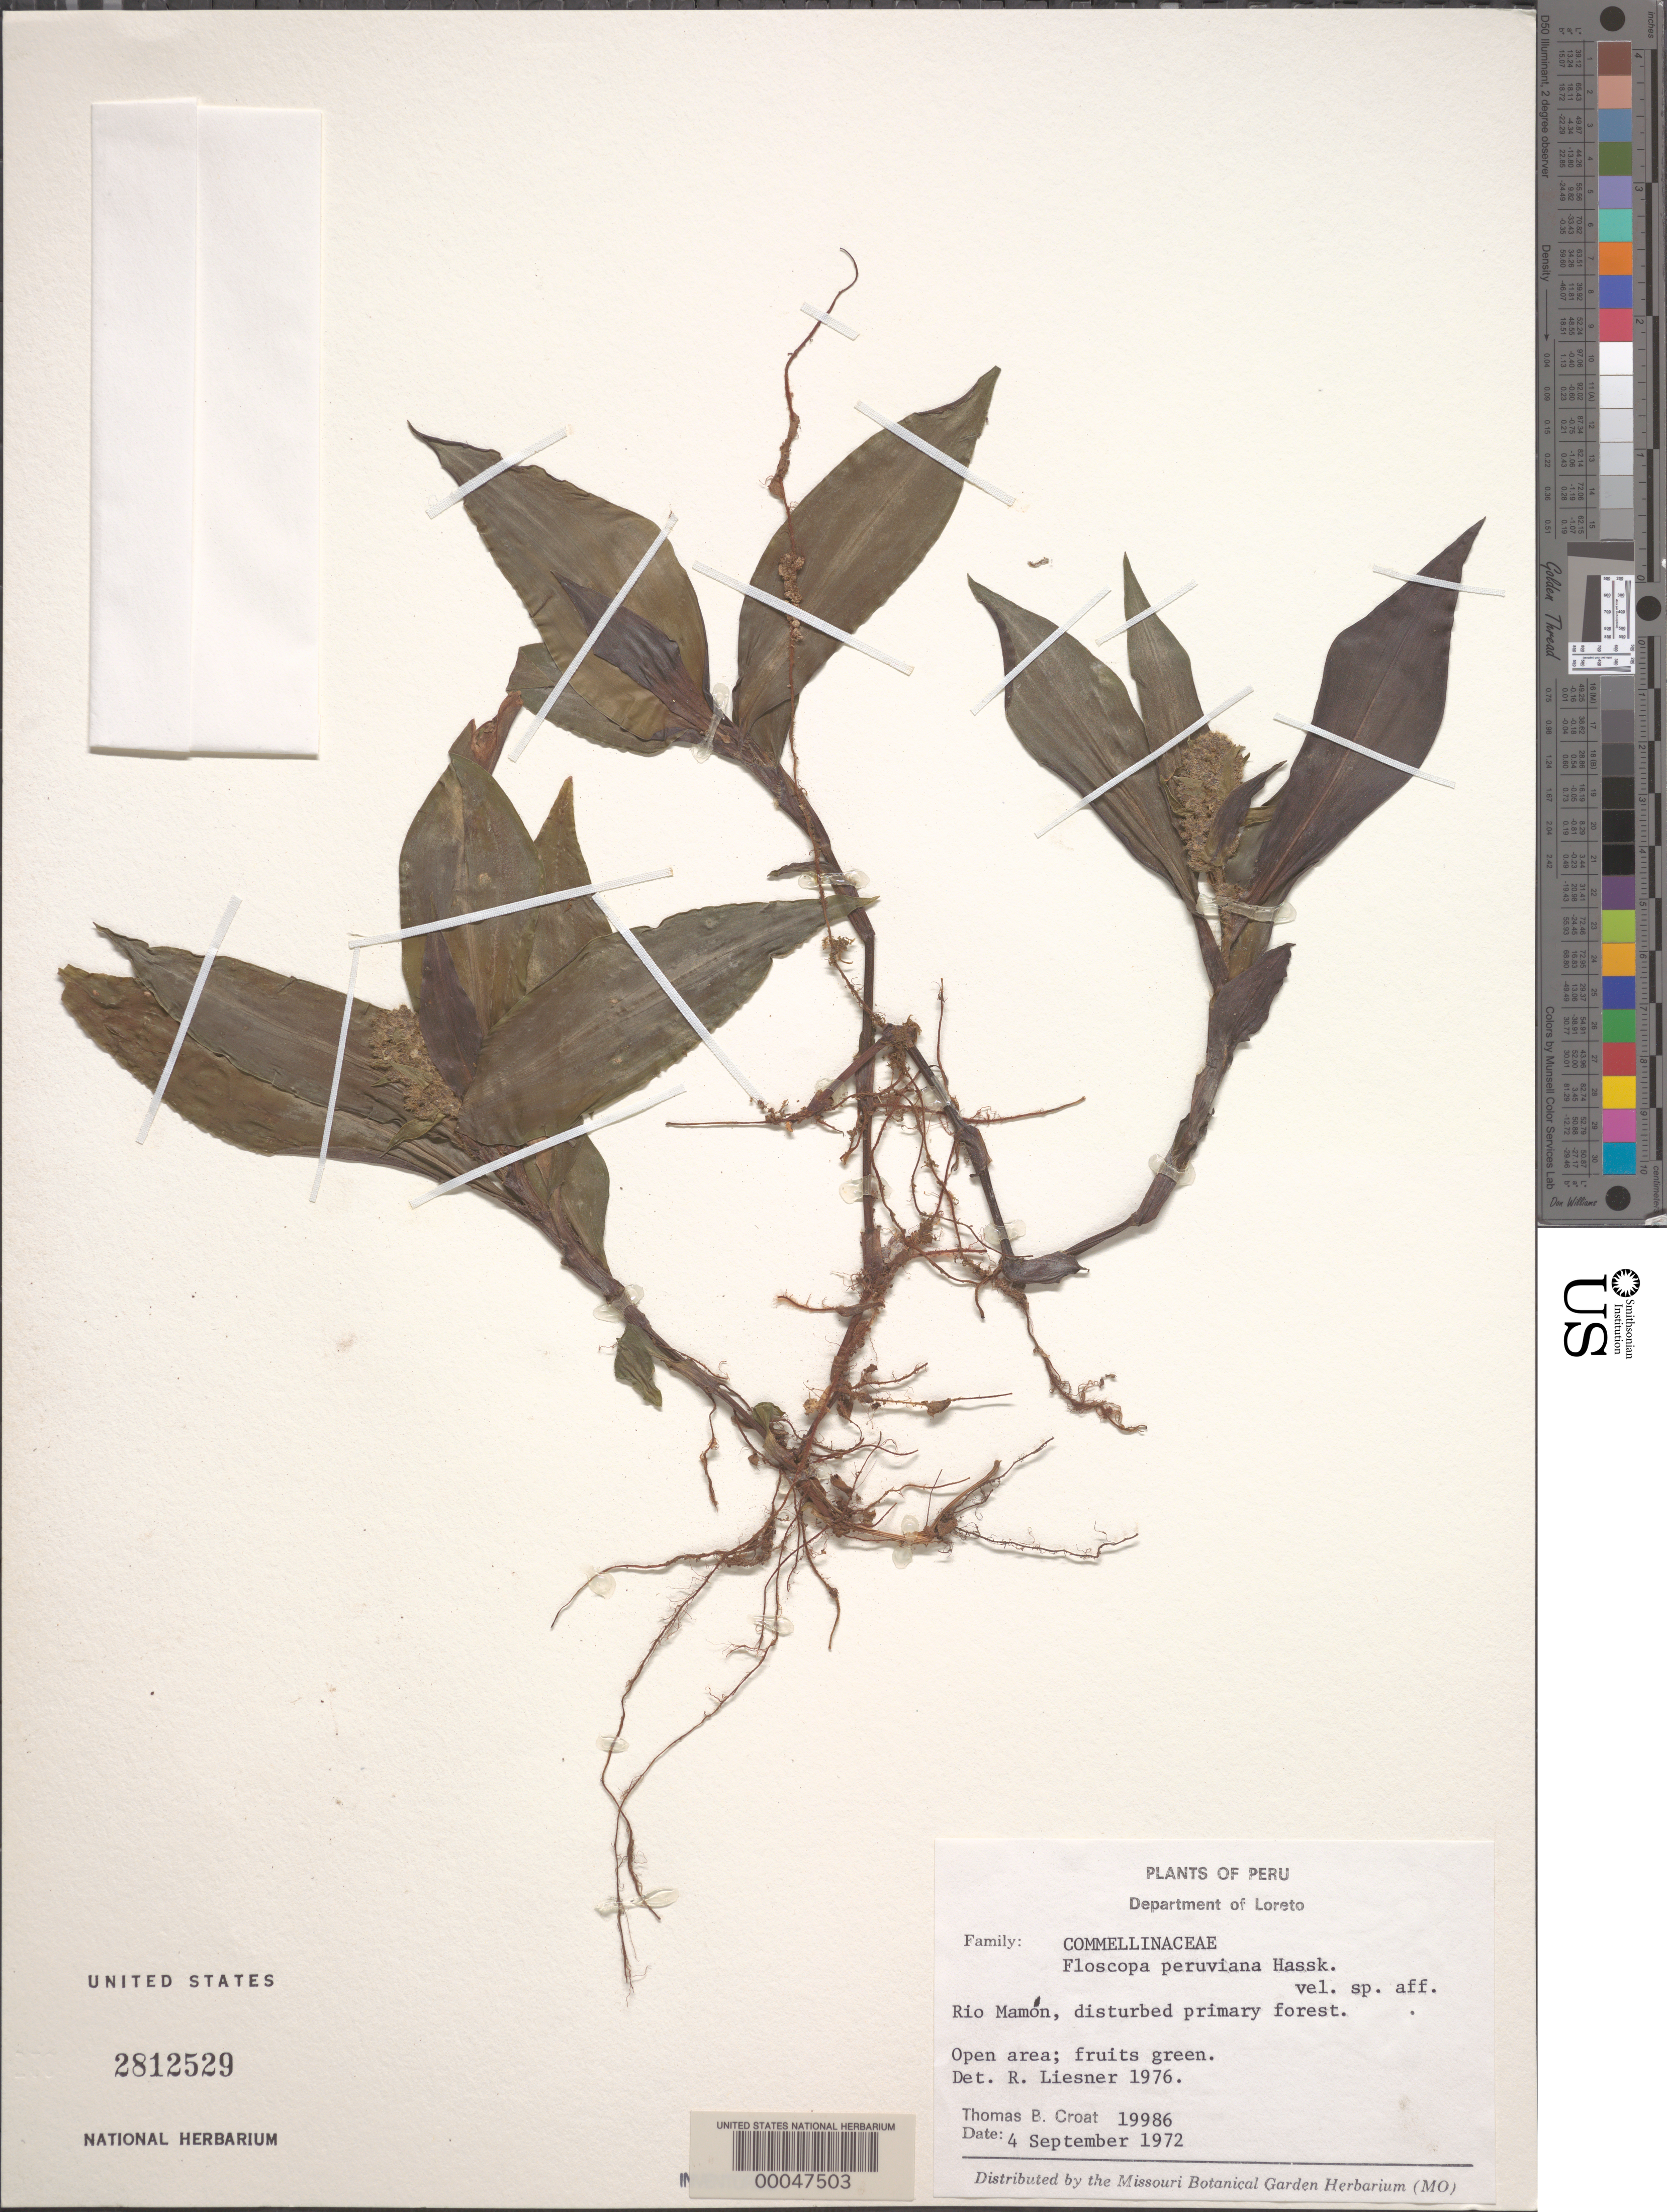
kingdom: Plantae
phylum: Tracheophyta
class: Liliopsida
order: Commelinales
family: Commelinaceae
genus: Floscopa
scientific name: Floscopa peruviana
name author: Hassk. ex C.B. Clarke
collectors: T. B. Croat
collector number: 19986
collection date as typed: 04 Sep 1972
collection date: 1972-09-04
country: Peru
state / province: Loreto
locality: Rio mamon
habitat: Distrubed primary forest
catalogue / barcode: US 2812529